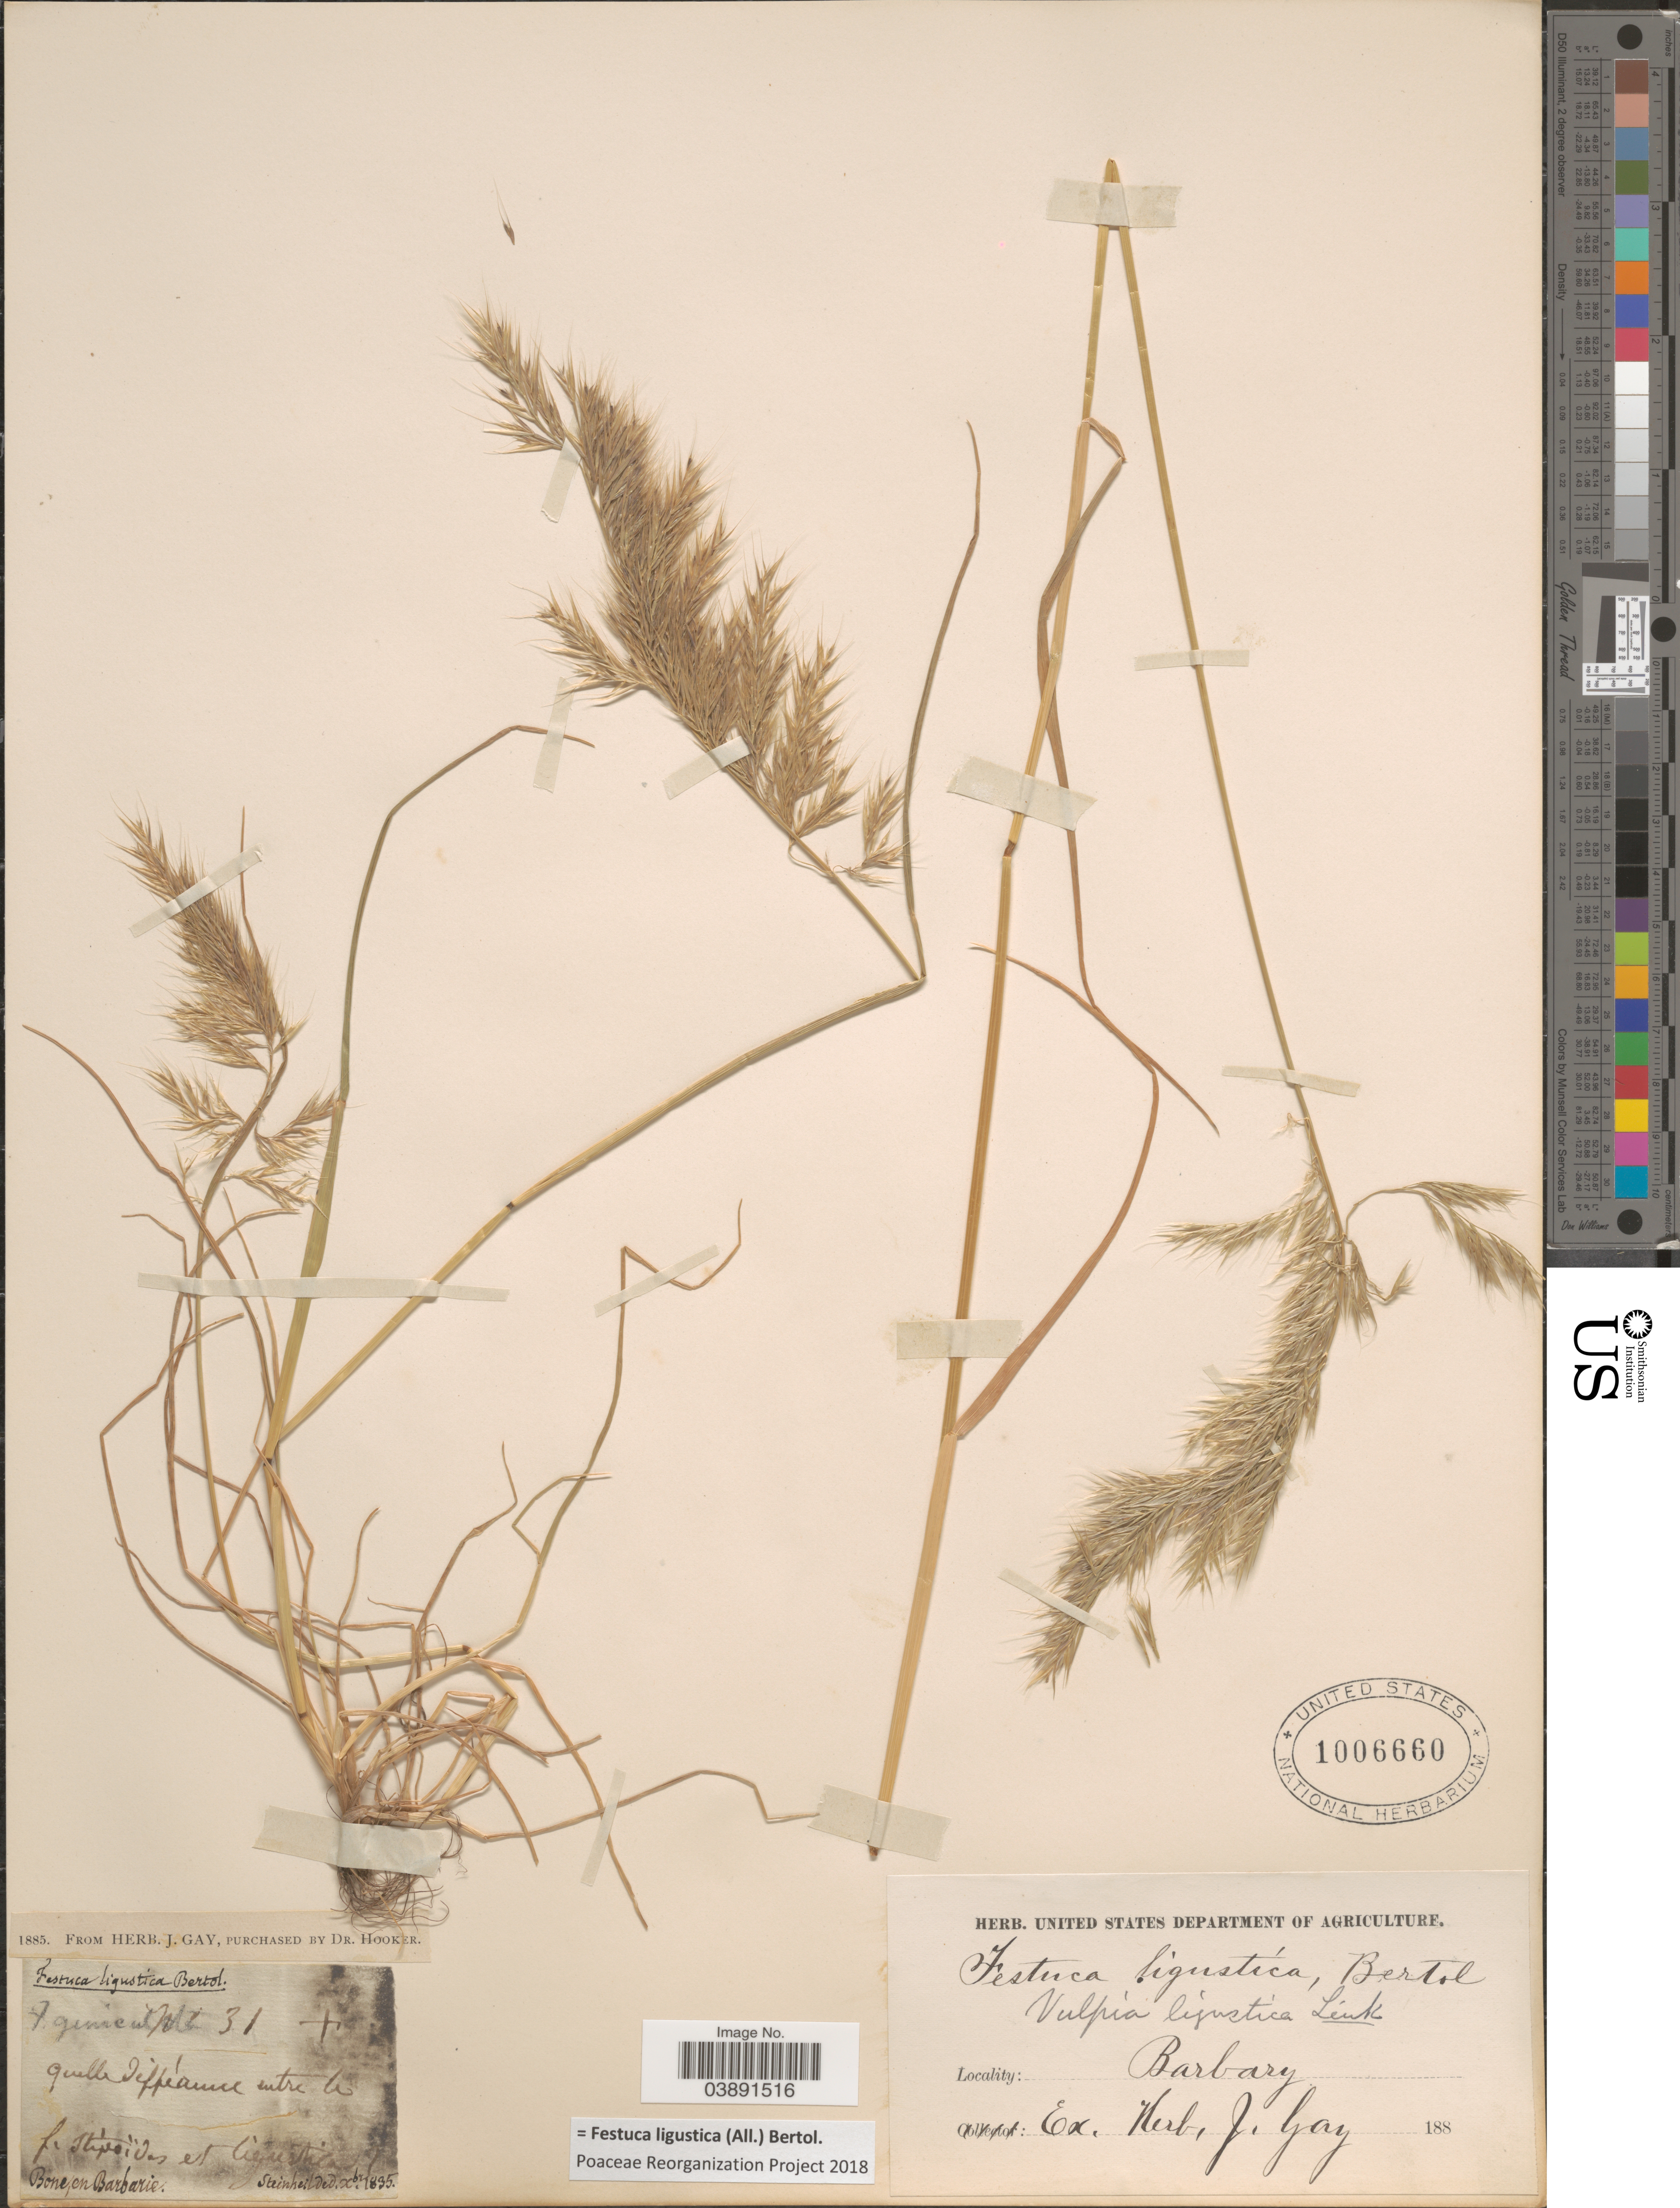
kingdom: Plantae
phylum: Tracheophyta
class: Liliopsida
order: Poales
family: Poaceae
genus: Festuca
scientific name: Festuca ligustica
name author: (All.) Bertol.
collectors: ex herb. J. Gay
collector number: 31 ?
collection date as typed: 188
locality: Bone, en Barbarie. Barbary.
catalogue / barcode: US 1006660